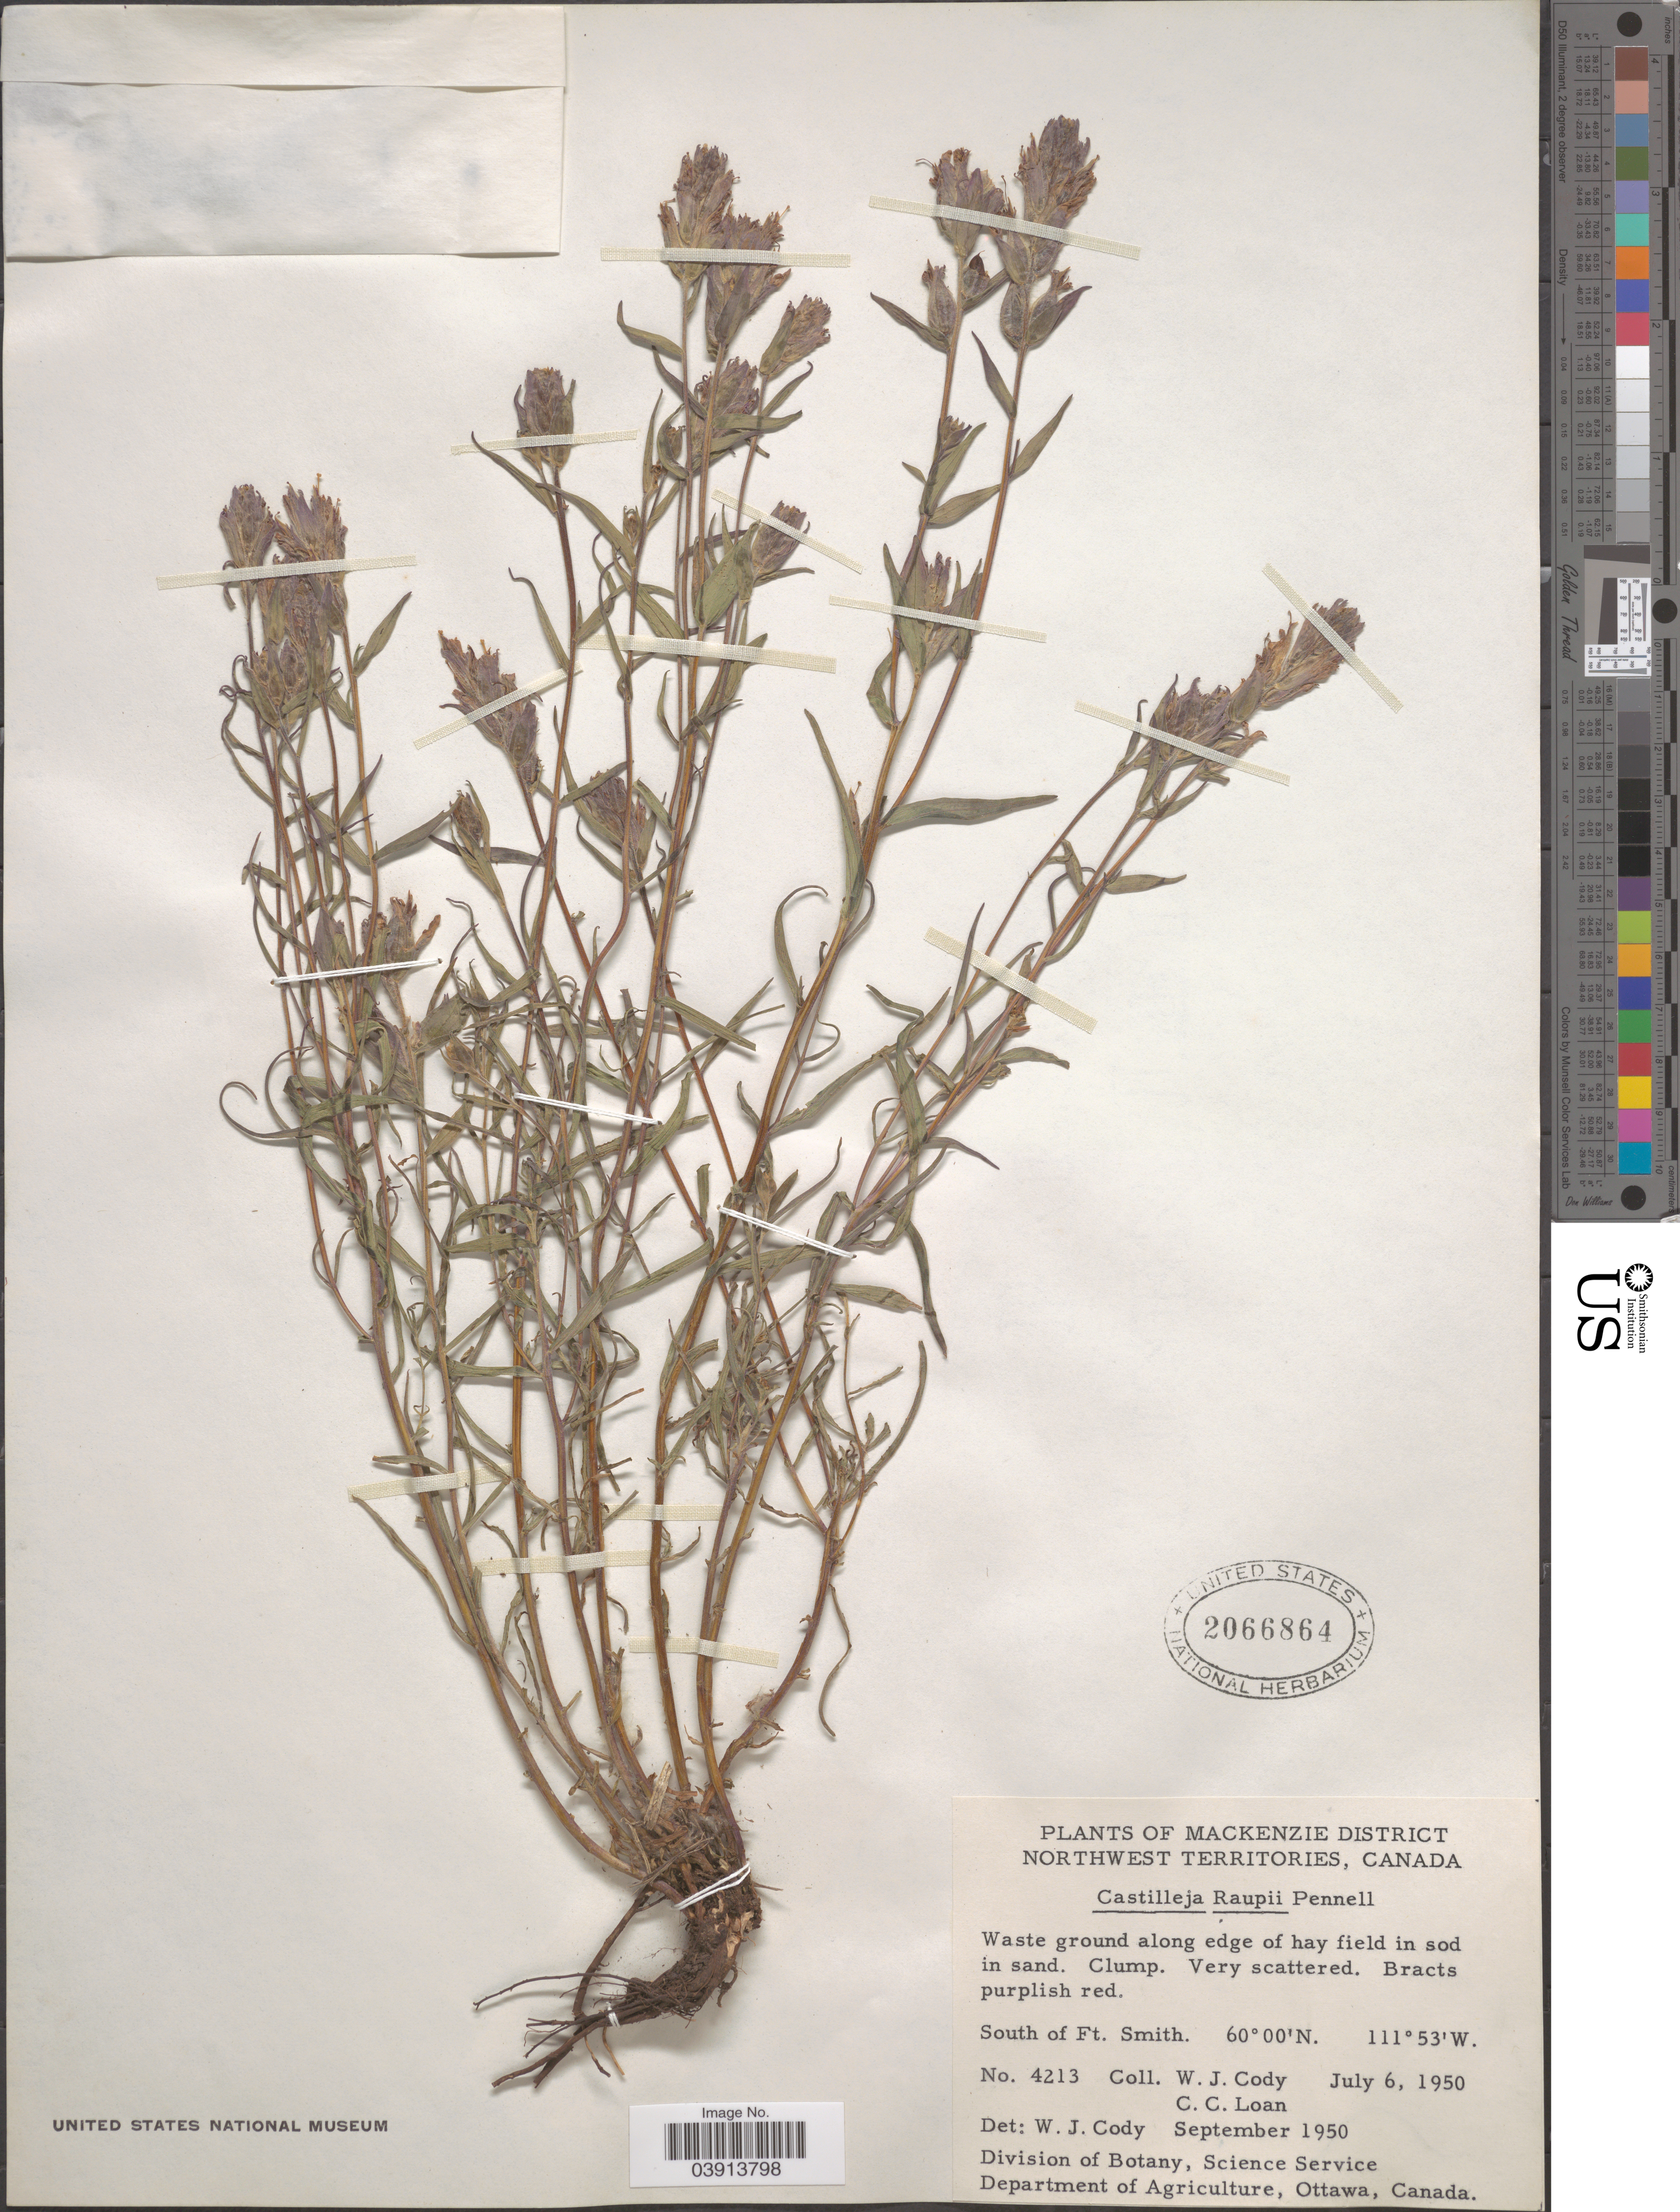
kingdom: Plantae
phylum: Tracheophyta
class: Magnoliopsida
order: Lamiales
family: Orobanchaceae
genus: Castilleja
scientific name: Castilleja raupii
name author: Pennell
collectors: W. Cody & C. Loan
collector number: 4213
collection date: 1950-07-06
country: Canada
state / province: Northwest Territories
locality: Mackenzie District. South of Ft. Smith.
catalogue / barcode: US 2066864